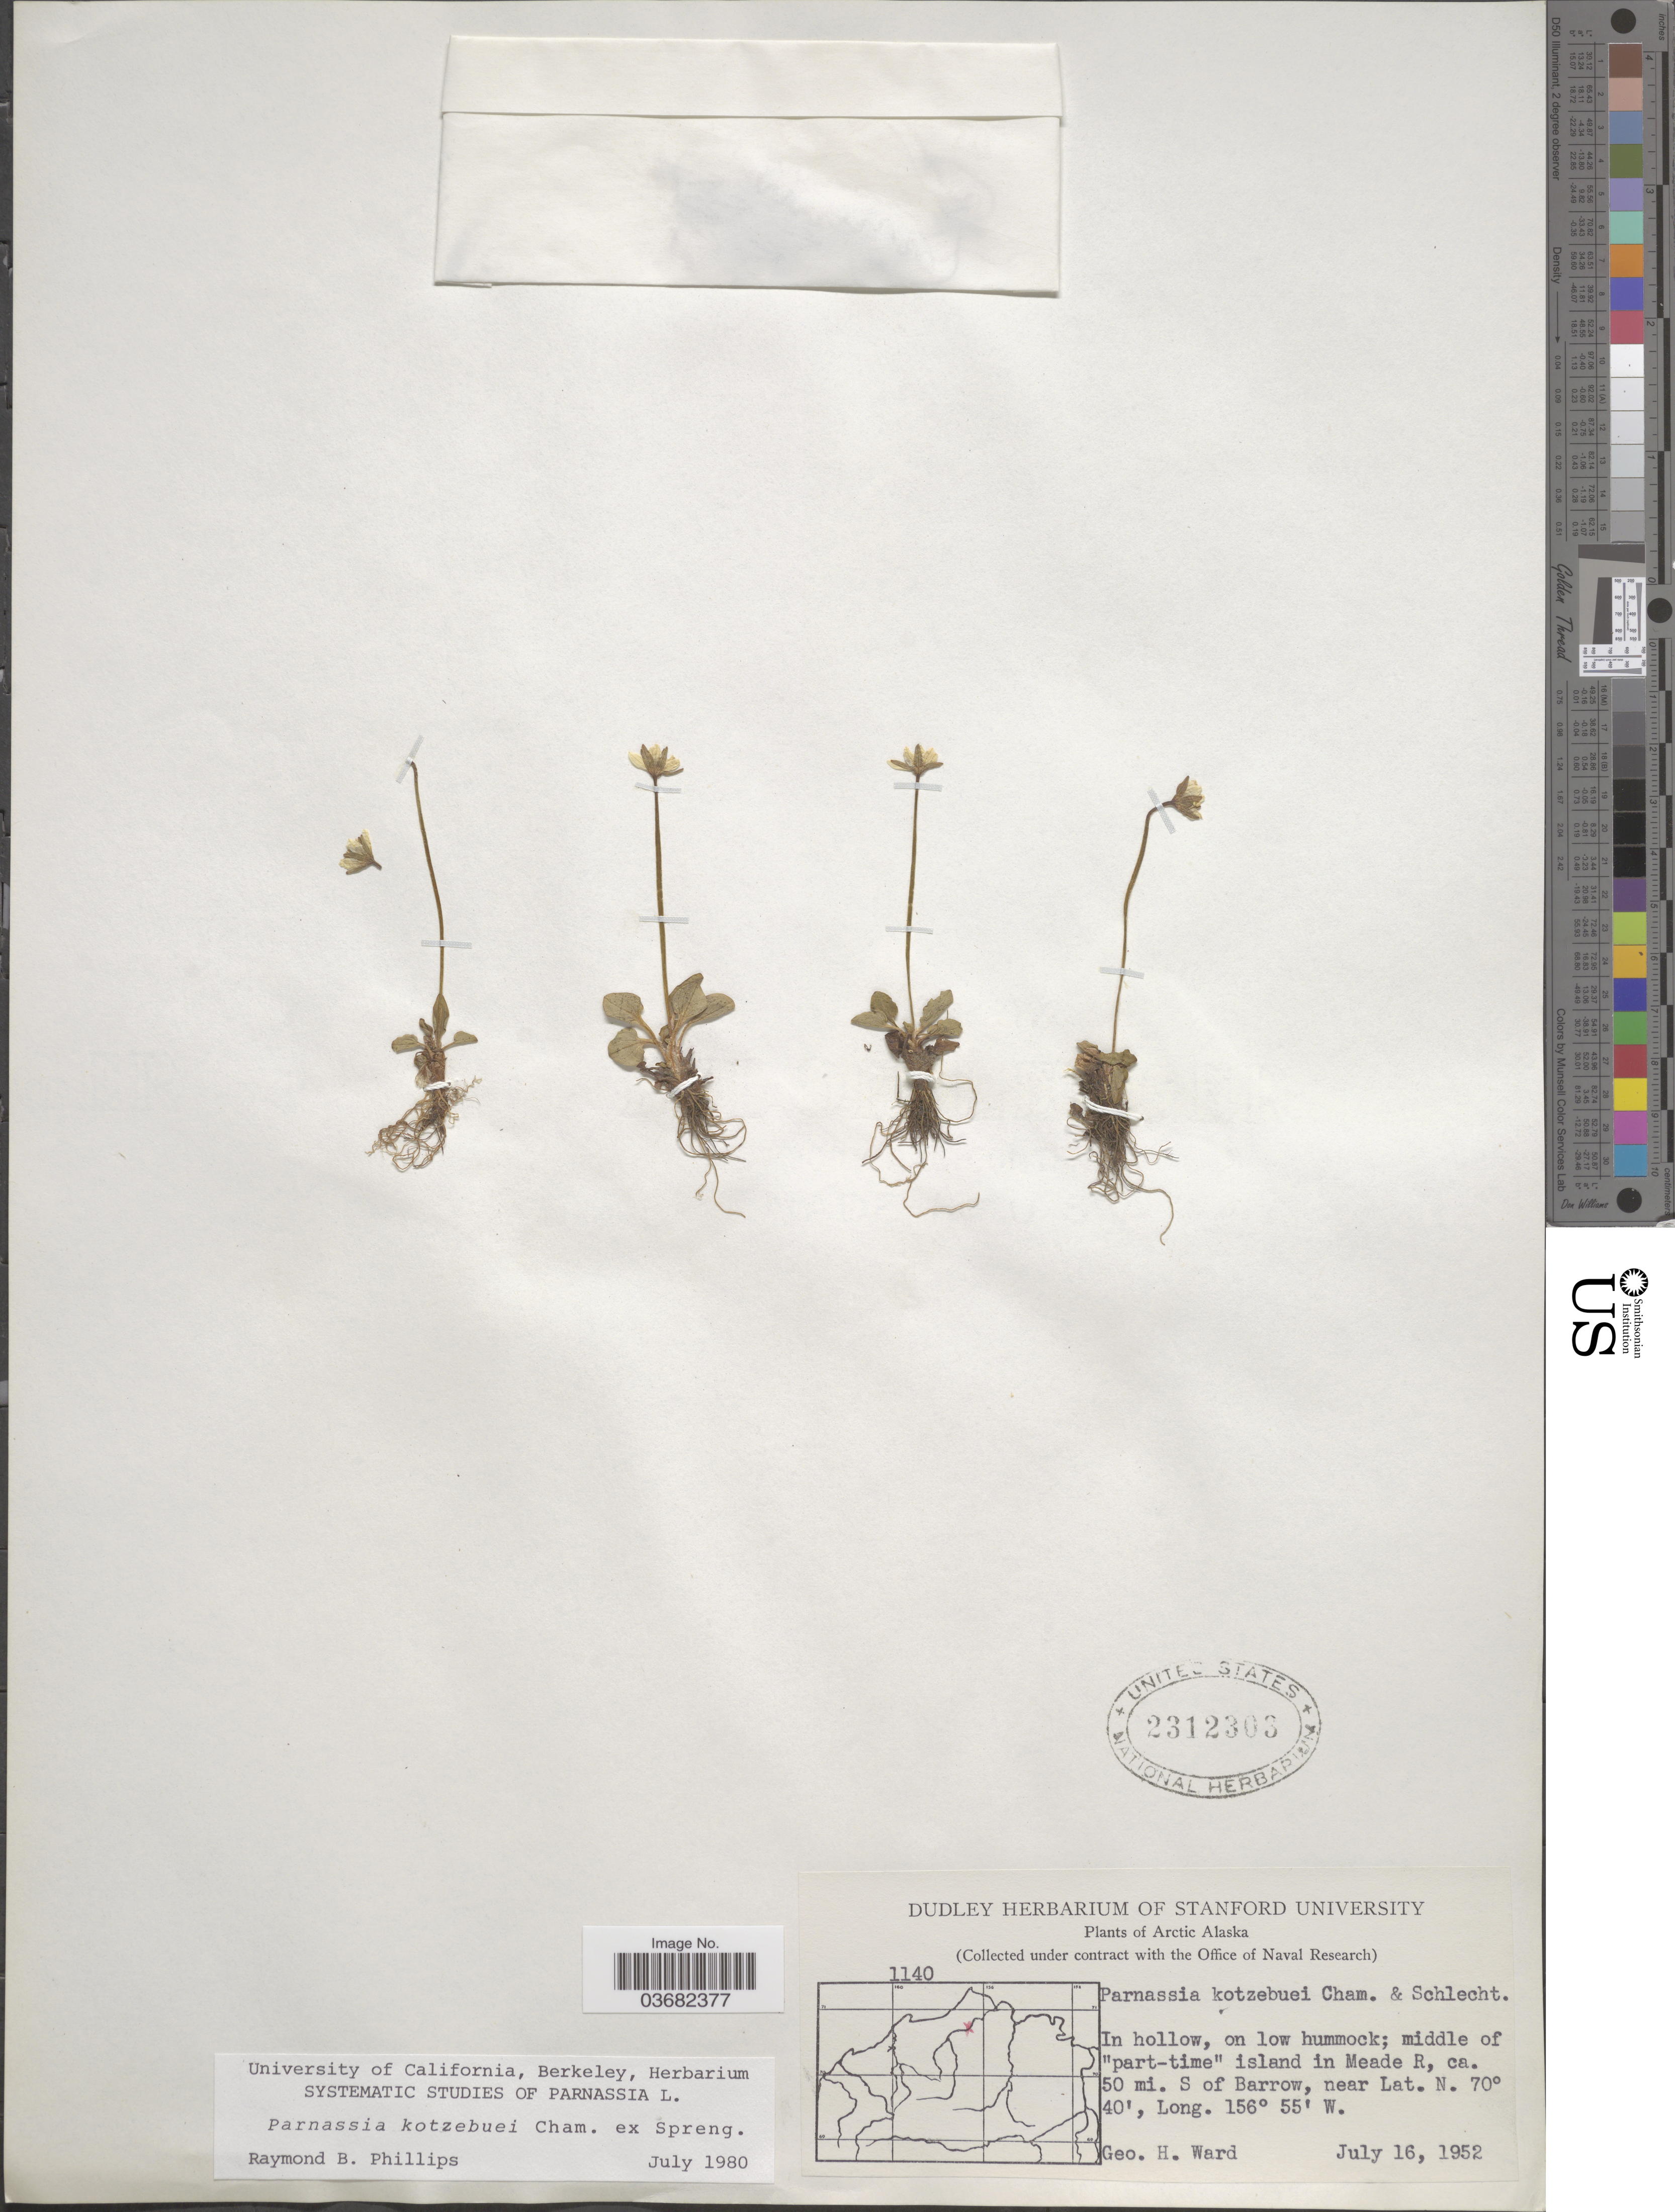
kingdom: Plantae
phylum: Tracheophyta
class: Magnoliopsida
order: Celastrales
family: Parnassiaceae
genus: Parnassia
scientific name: Parnassia kotzebuei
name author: Cham. ex Spreng.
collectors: G. H. Ward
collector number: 1140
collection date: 1952-07-16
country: United States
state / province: Alaska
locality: Arctic Alaska. In hollow, on low hummock; middle of "part-time" island in Meade R, ca. 50 mi. S of Barrow.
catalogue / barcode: US 2312303